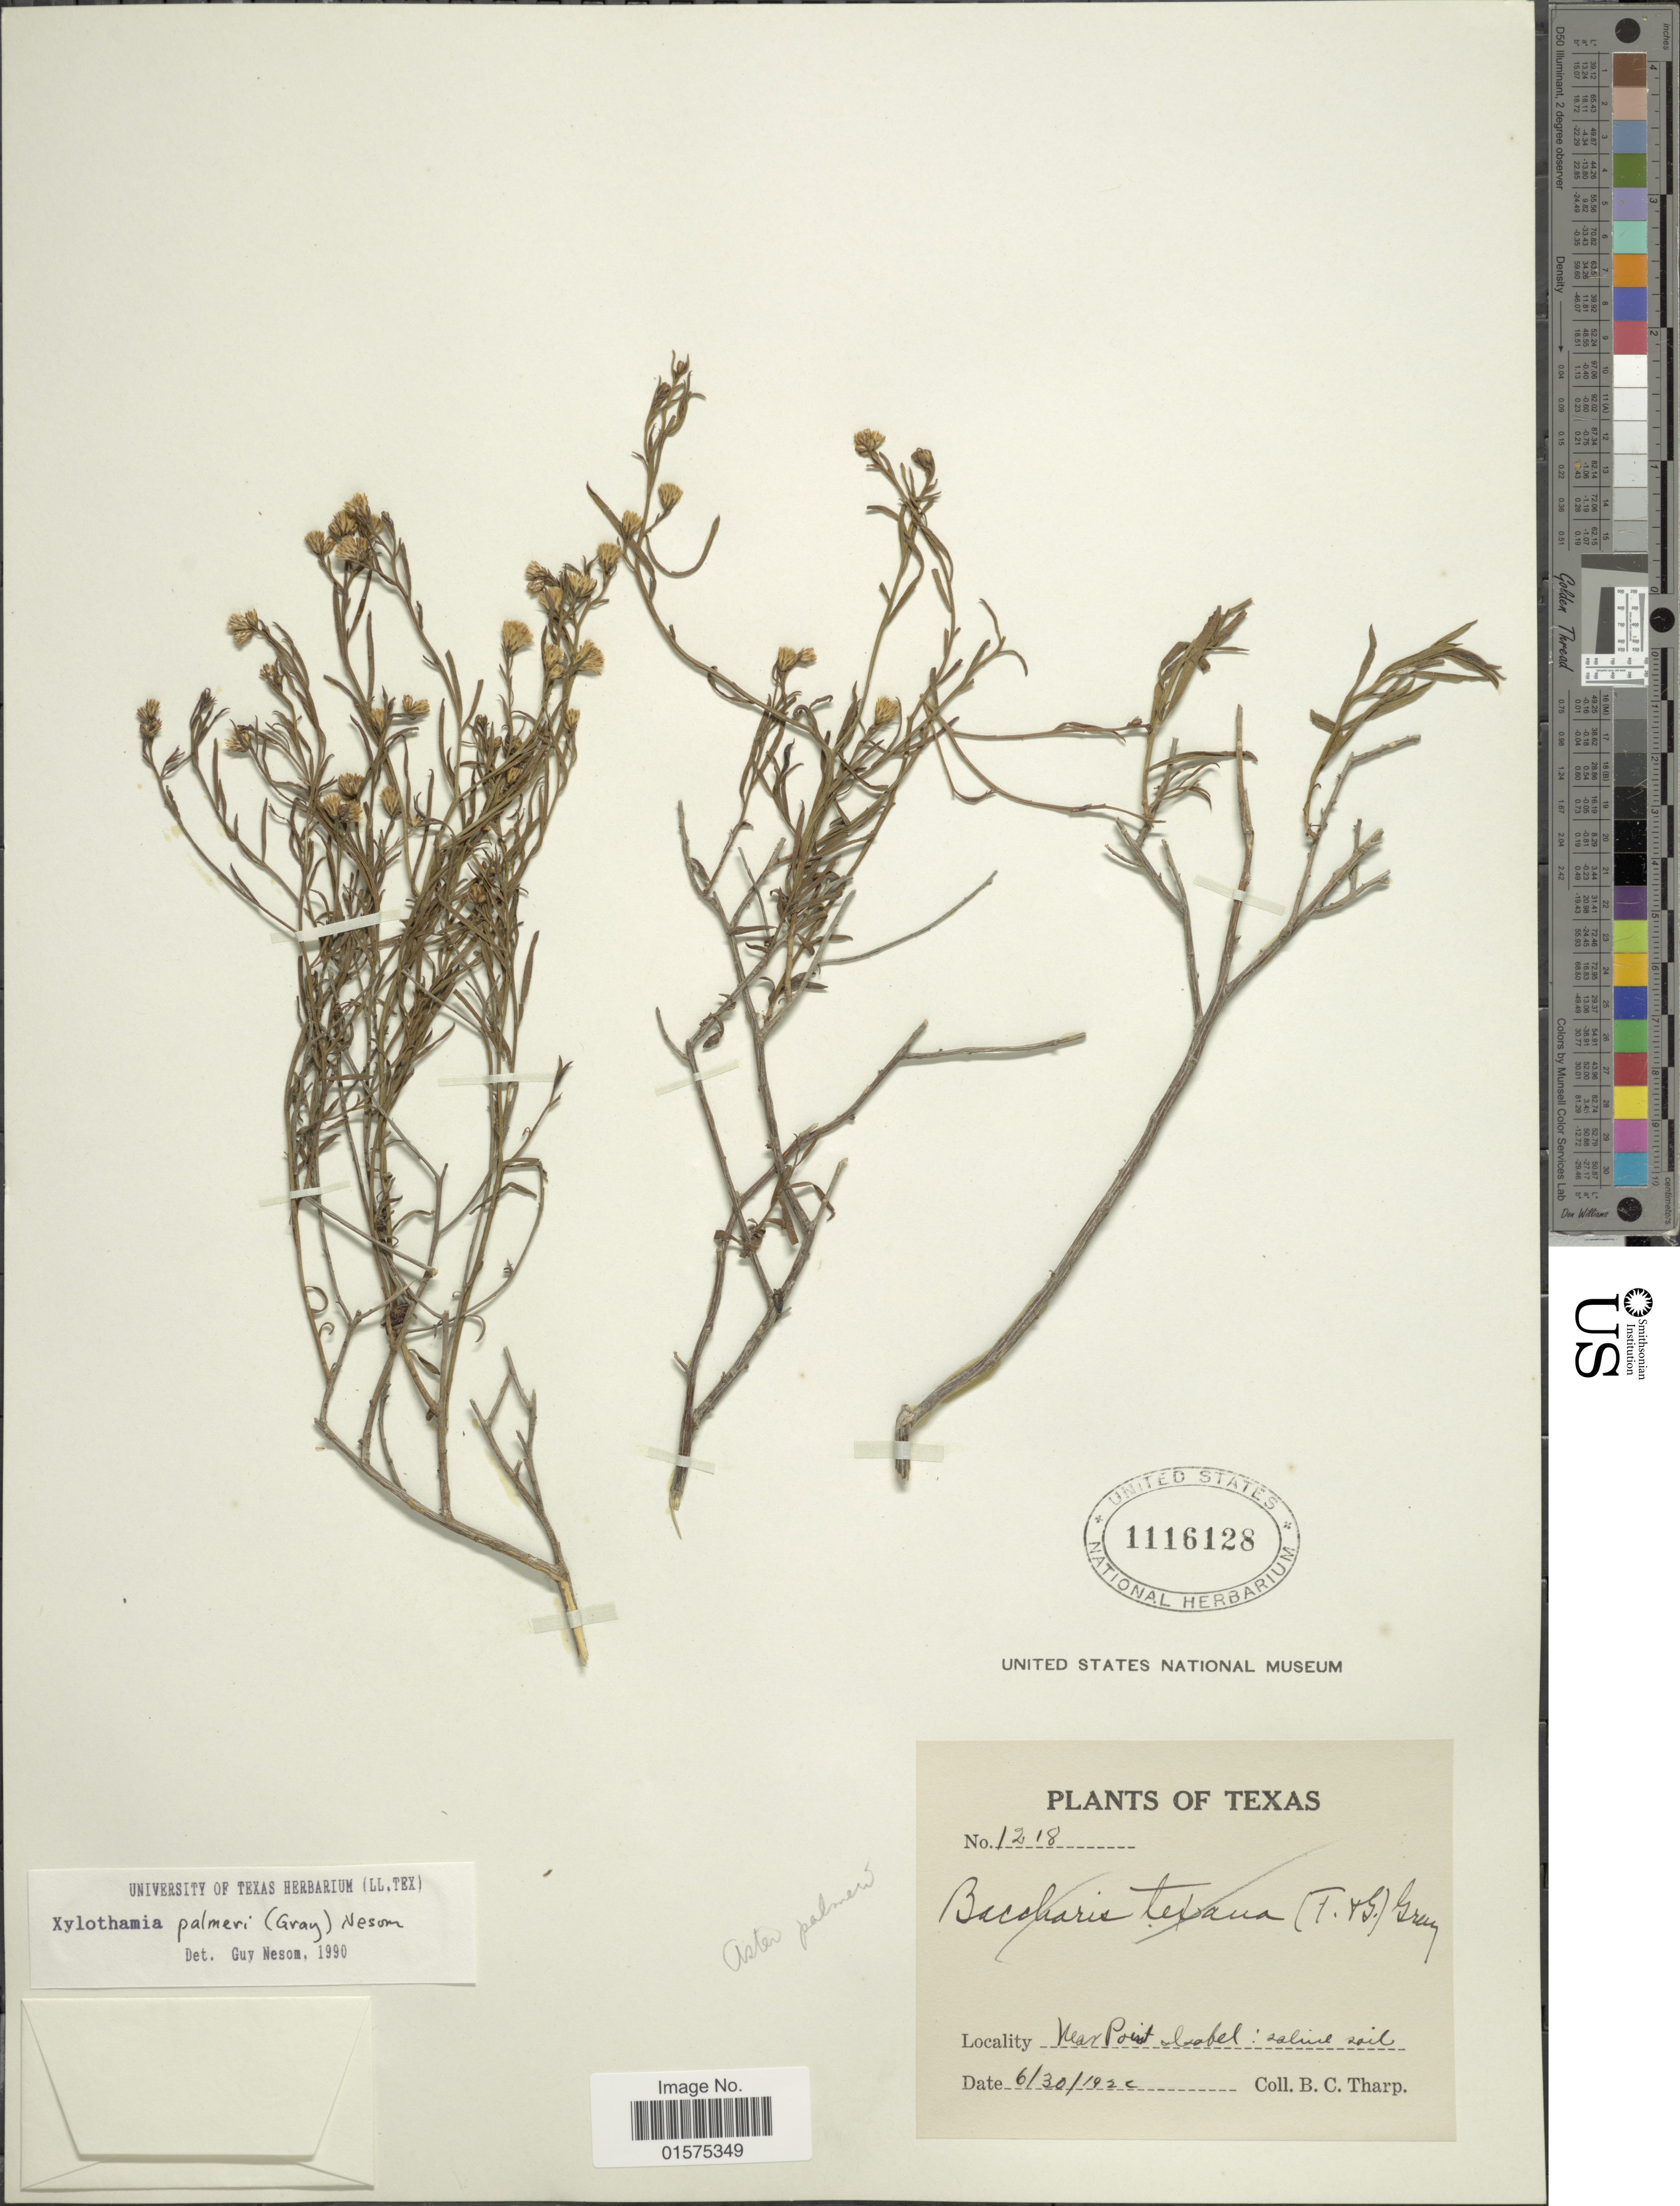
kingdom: Plantae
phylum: Tracheophyta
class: Magnoliopsida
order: Asterales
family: Asteraceae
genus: Neonesomia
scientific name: Neonesomia palmeri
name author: (A. Gray) & R.P.Roberts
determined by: Urbatsch, Lowell E., Curator (LSU), Louisiana State University (UNITED STATES)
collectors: B. C. Tharp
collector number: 1218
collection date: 1922-06-30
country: United States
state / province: Texas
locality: Near Point Isabel. Saline flat.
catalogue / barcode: US 1116128